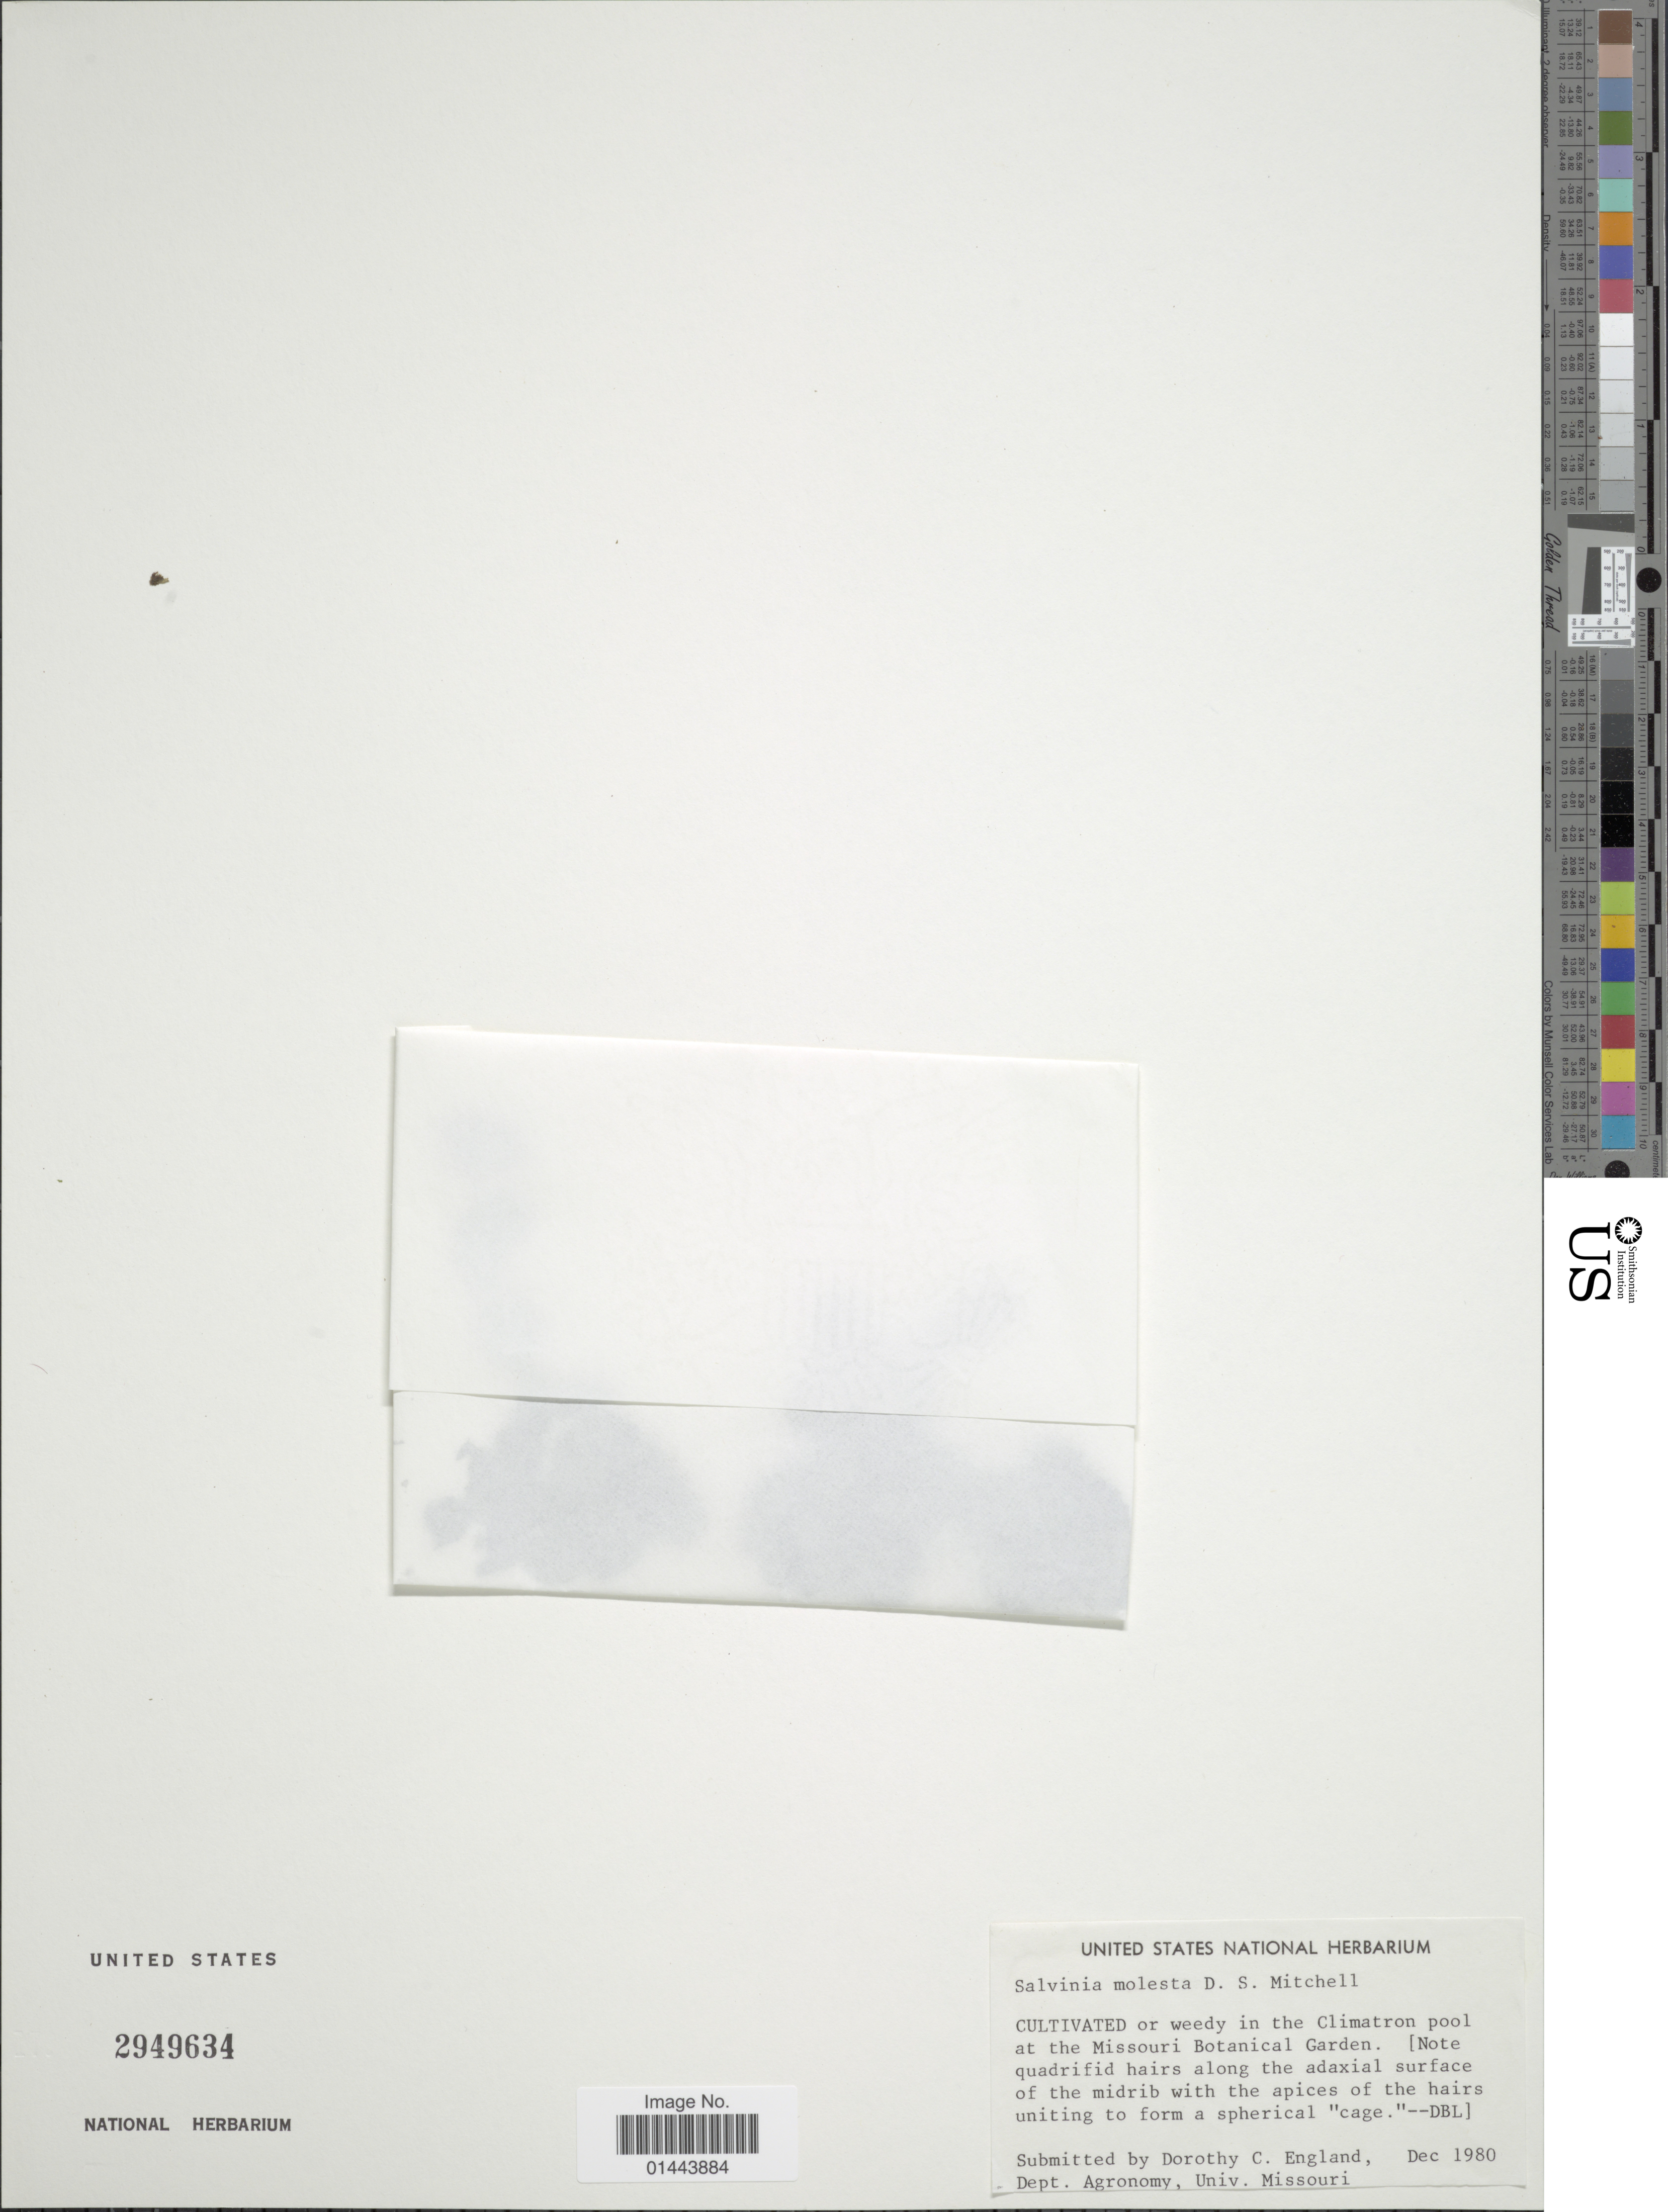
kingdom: Plantae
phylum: Tracheophyta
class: Polypodiopsida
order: Salviniales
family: Salviniaceae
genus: Salvinia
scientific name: Salvinia molesta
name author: D.S. Mitch.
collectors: Missouri Botanical Garden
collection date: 1980-12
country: United States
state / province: Missouri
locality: Climatron pool at the Missouri Botanical Garden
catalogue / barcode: US 2949634